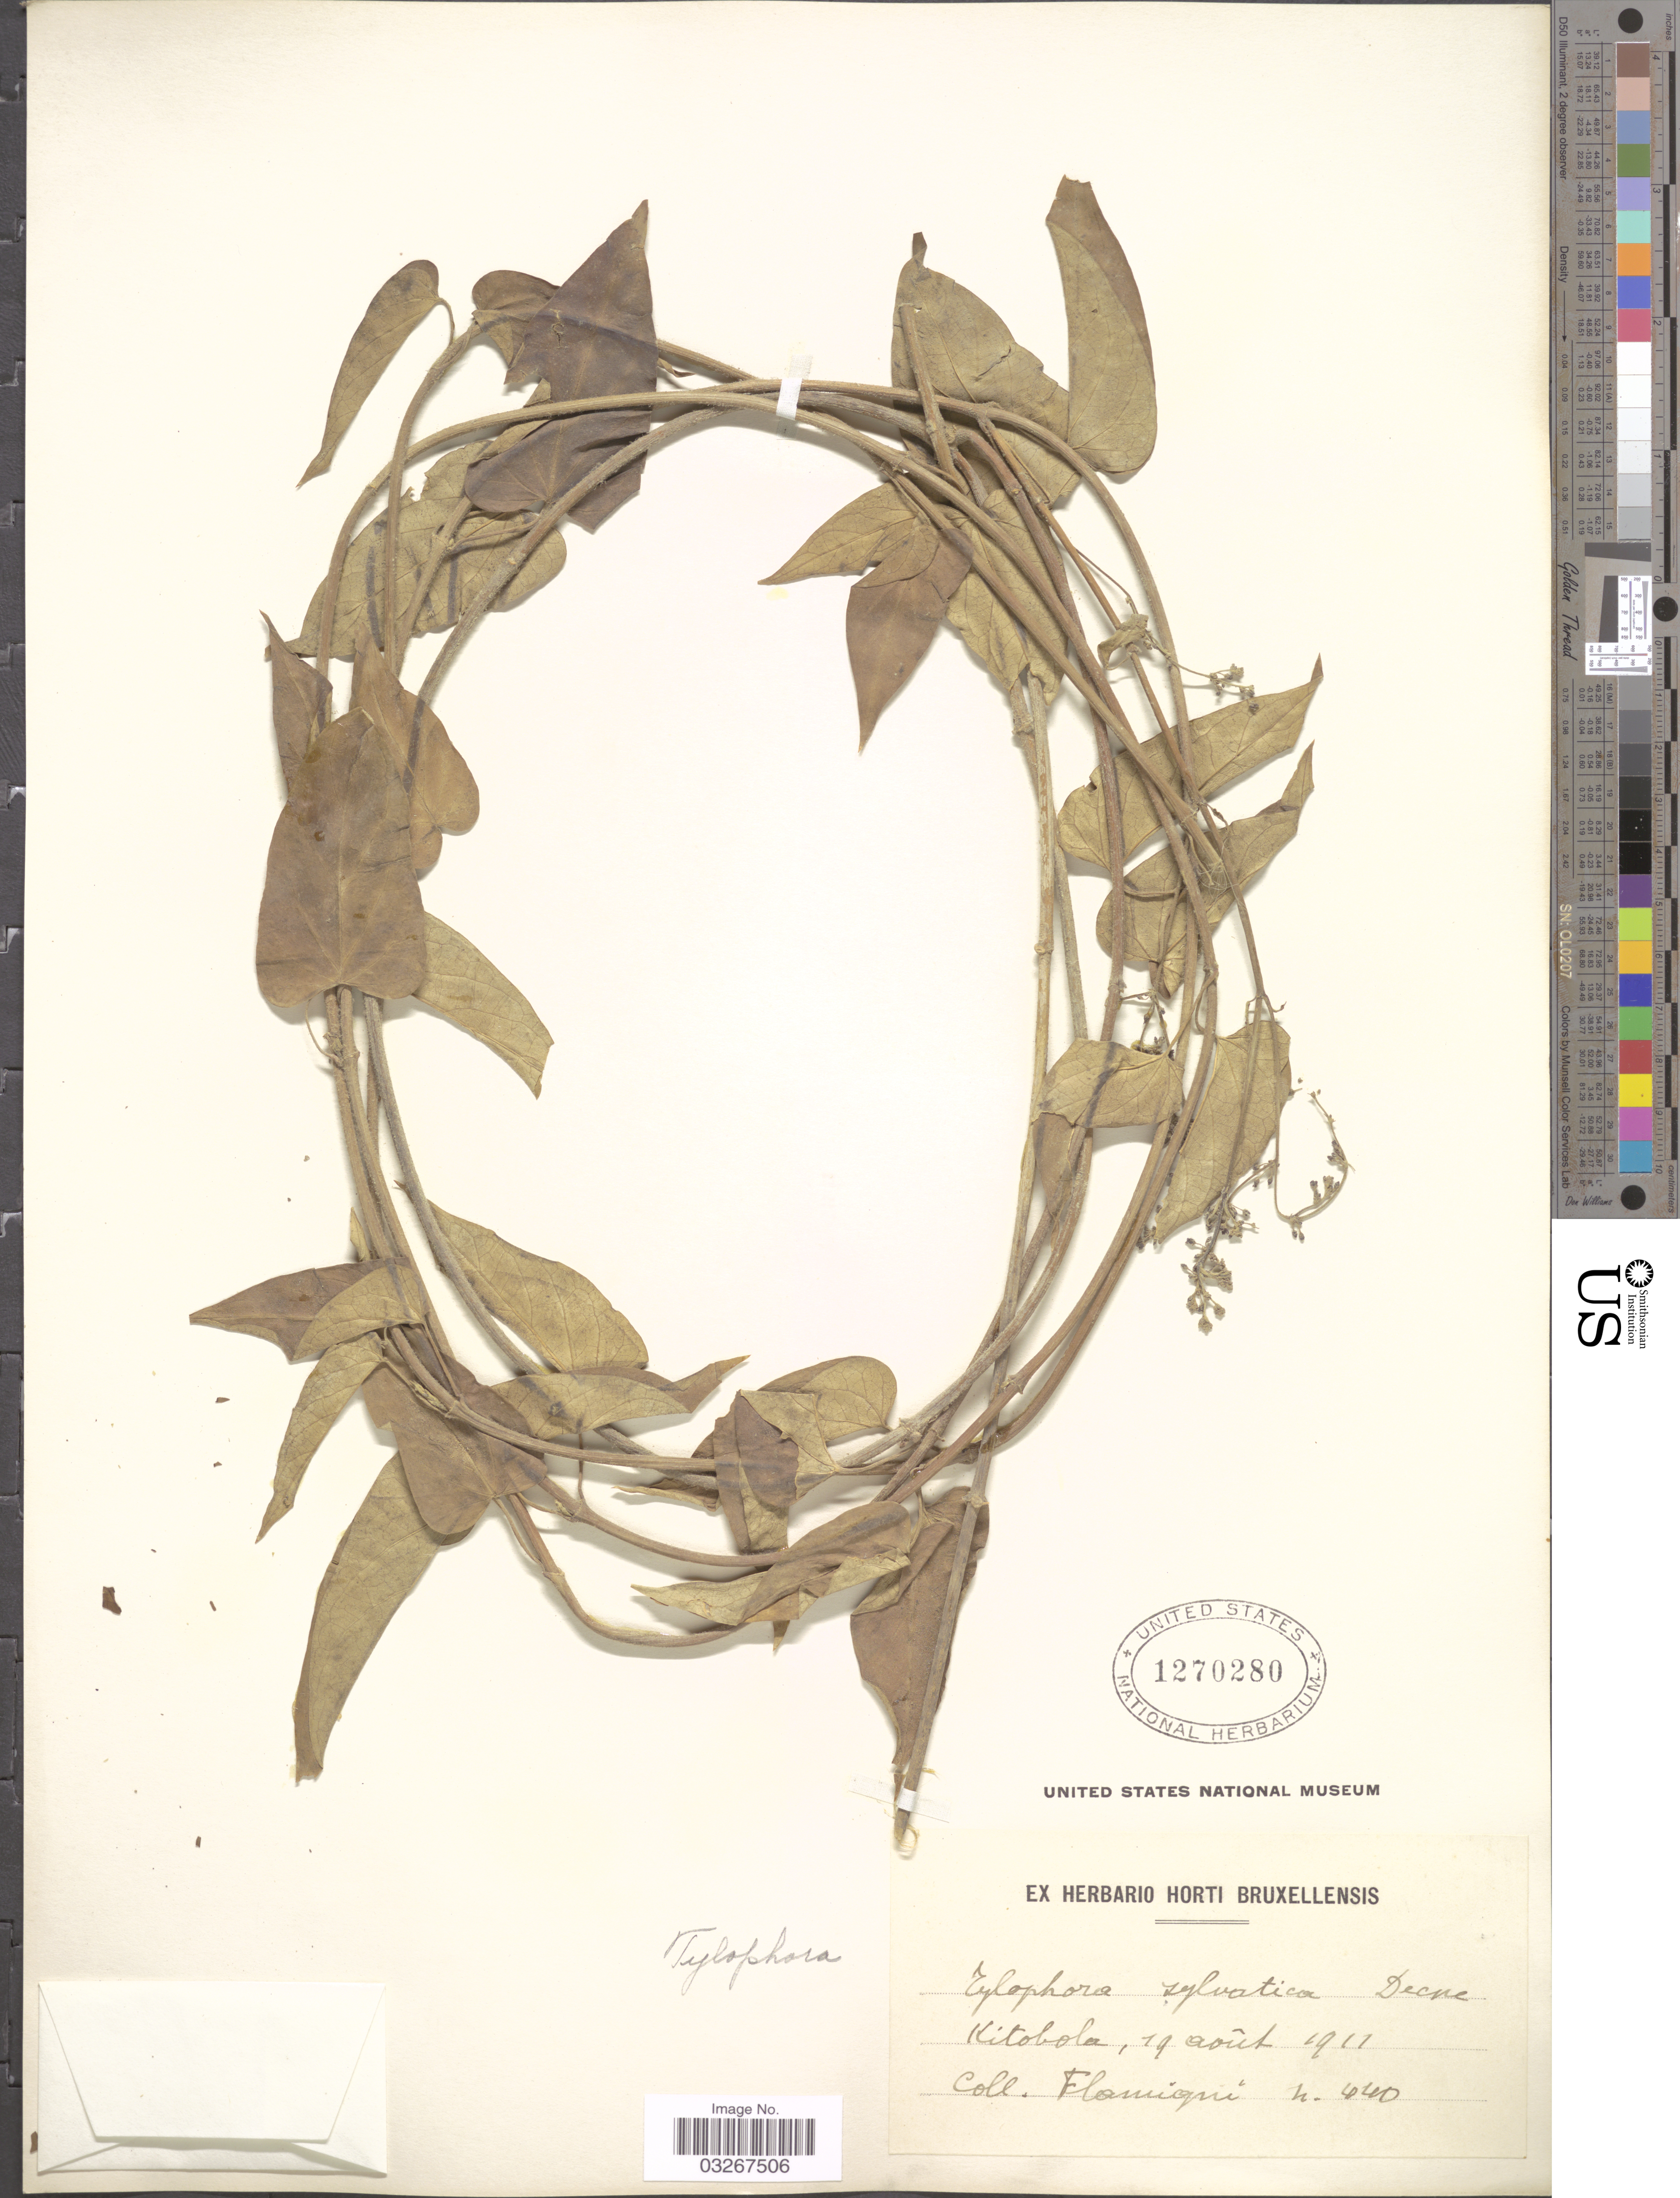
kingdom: Plantae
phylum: Tracheophyta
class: Magnoliopsida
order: Gentianales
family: Apocynaceae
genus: Tylophora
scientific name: Tylophora sylvatica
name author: Decne.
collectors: Flamigni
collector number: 440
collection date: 1911-08-19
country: Congo, Democratic Republic of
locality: Kitobola.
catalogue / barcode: US 1270280